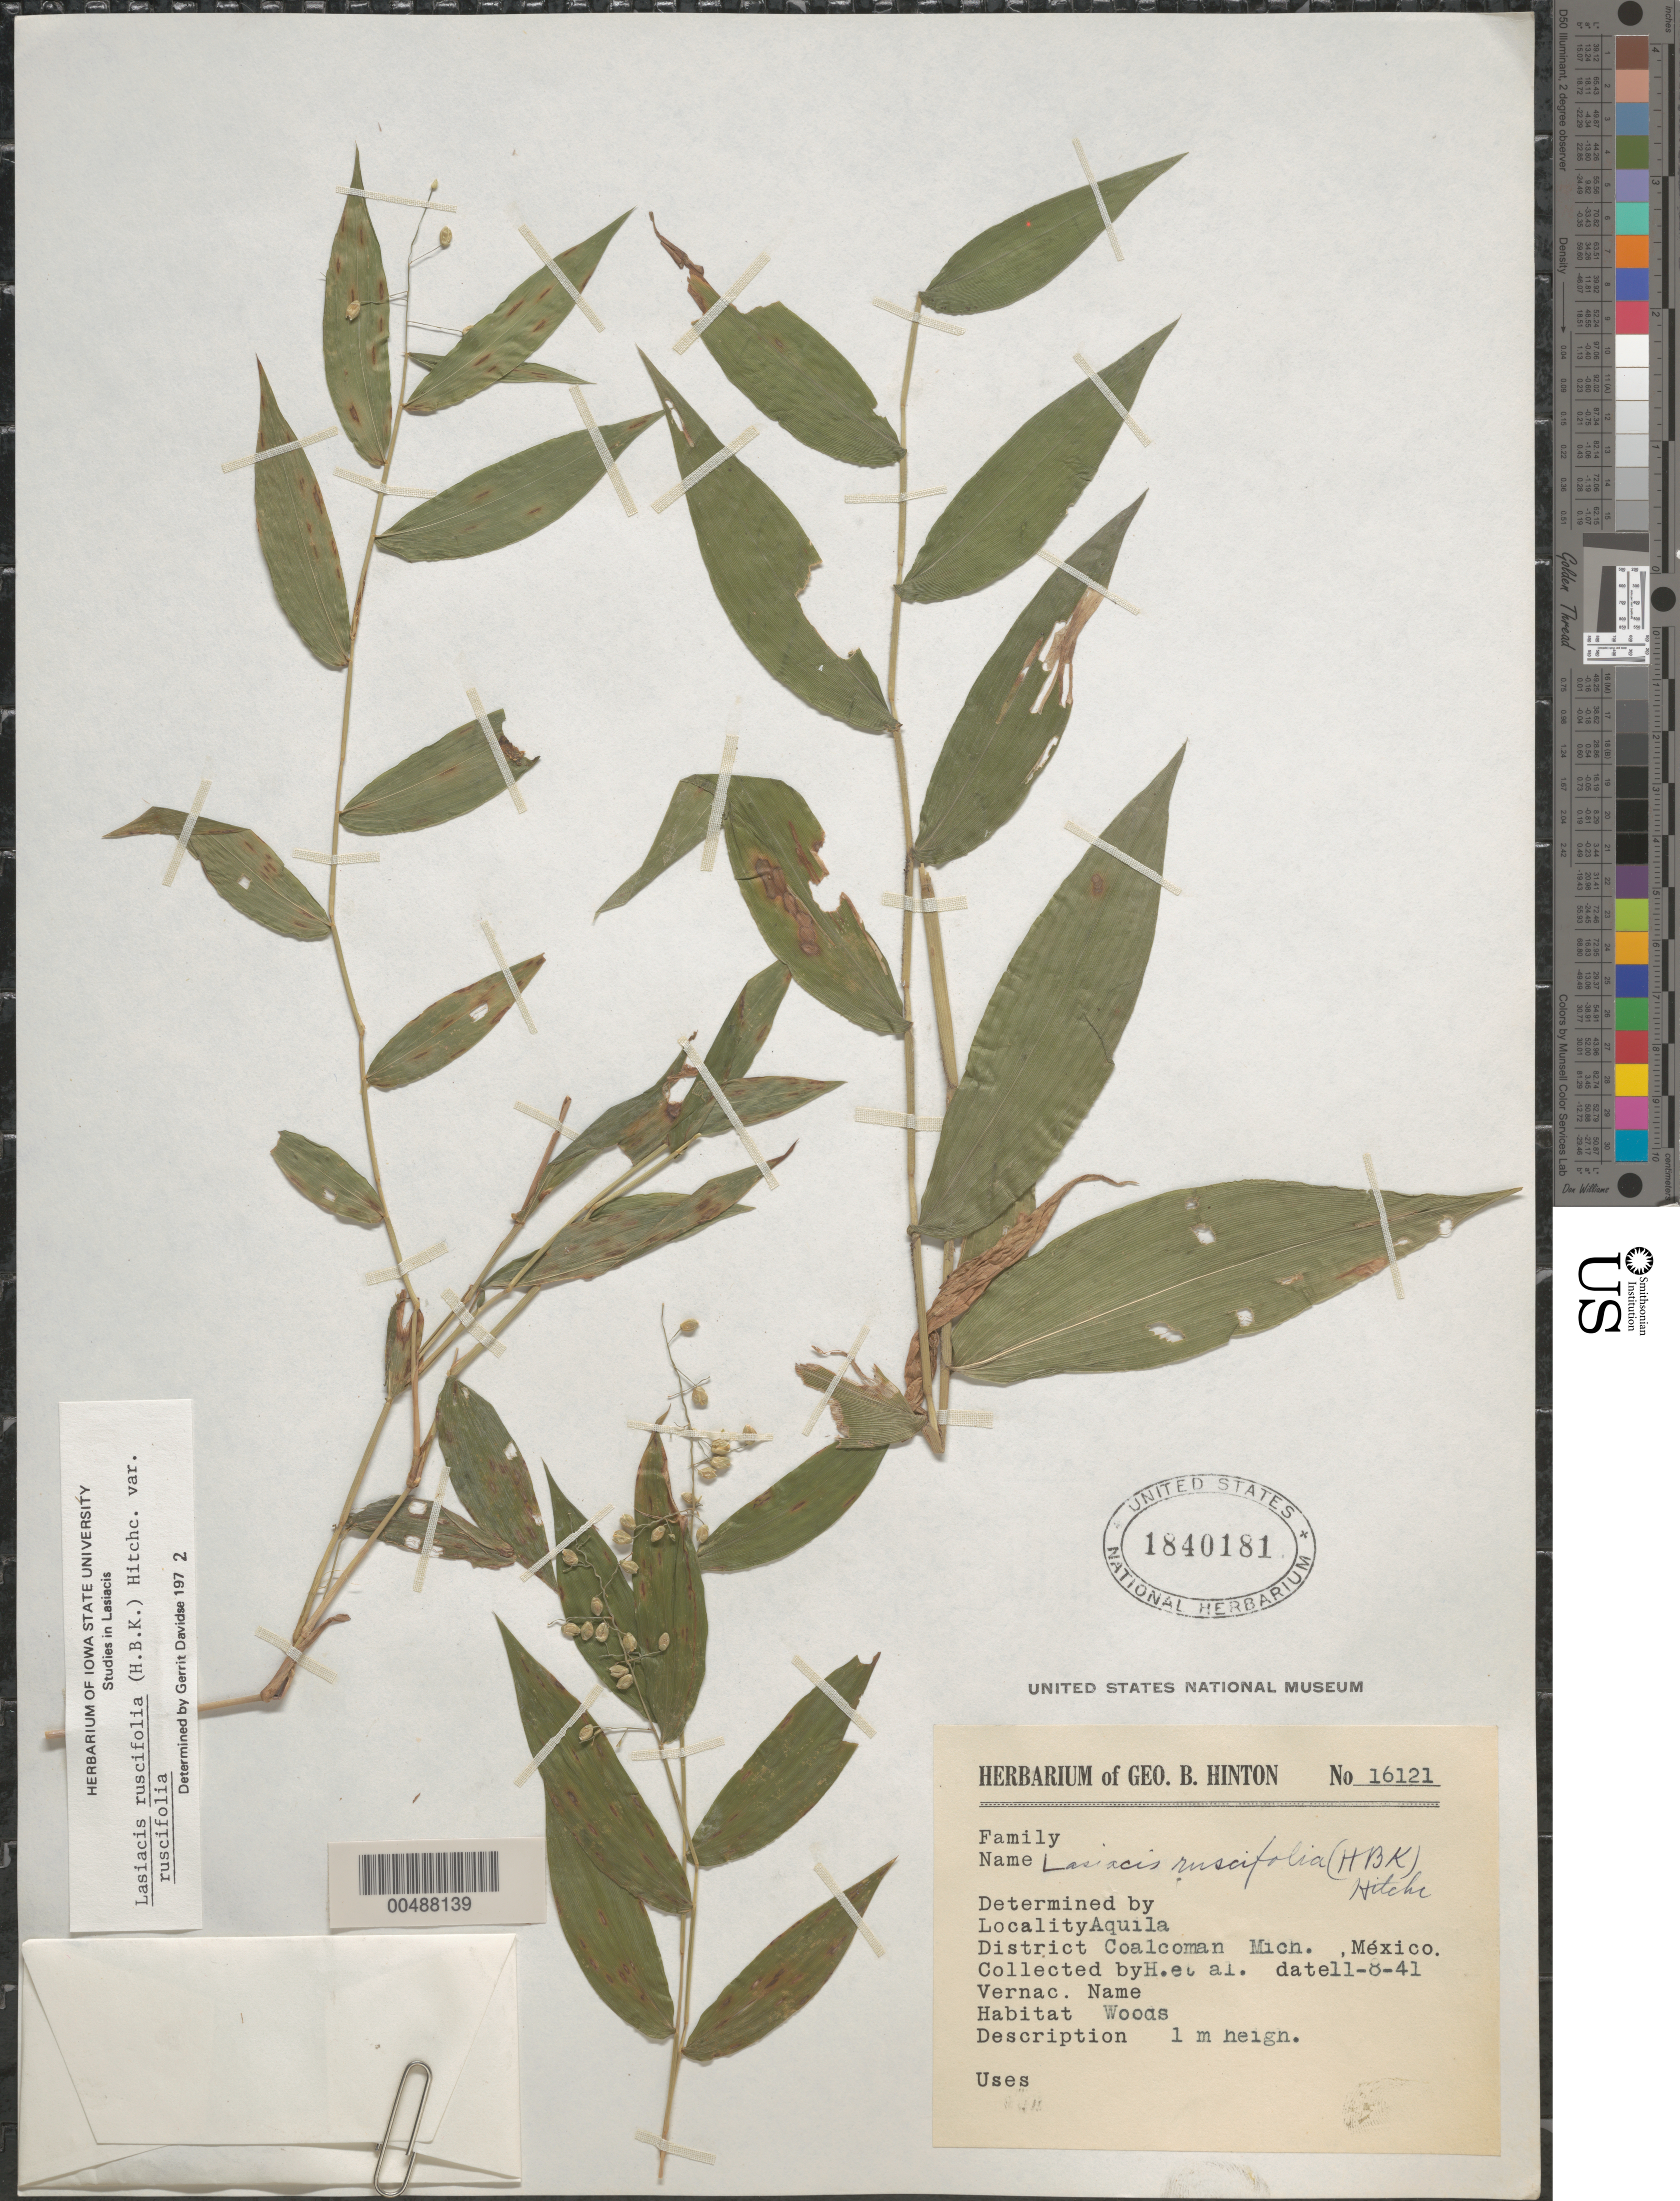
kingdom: Plantae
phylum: Tracheophyta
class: Liliopsida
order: Poales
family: Poaceae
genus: Lasiacis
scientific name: Lasiacis ruscifolia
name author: (Kunth) Hitchc.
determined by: Davidse, Gerrit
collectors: G. B. Hinton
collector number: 16121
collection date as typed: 11 Aug 1941 to 8 Nov 1941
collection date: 1941-08-11/1941-11-08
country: Mexico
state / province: Michoacán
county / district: Coalcomán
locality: Aquila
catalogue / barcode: US 1840181